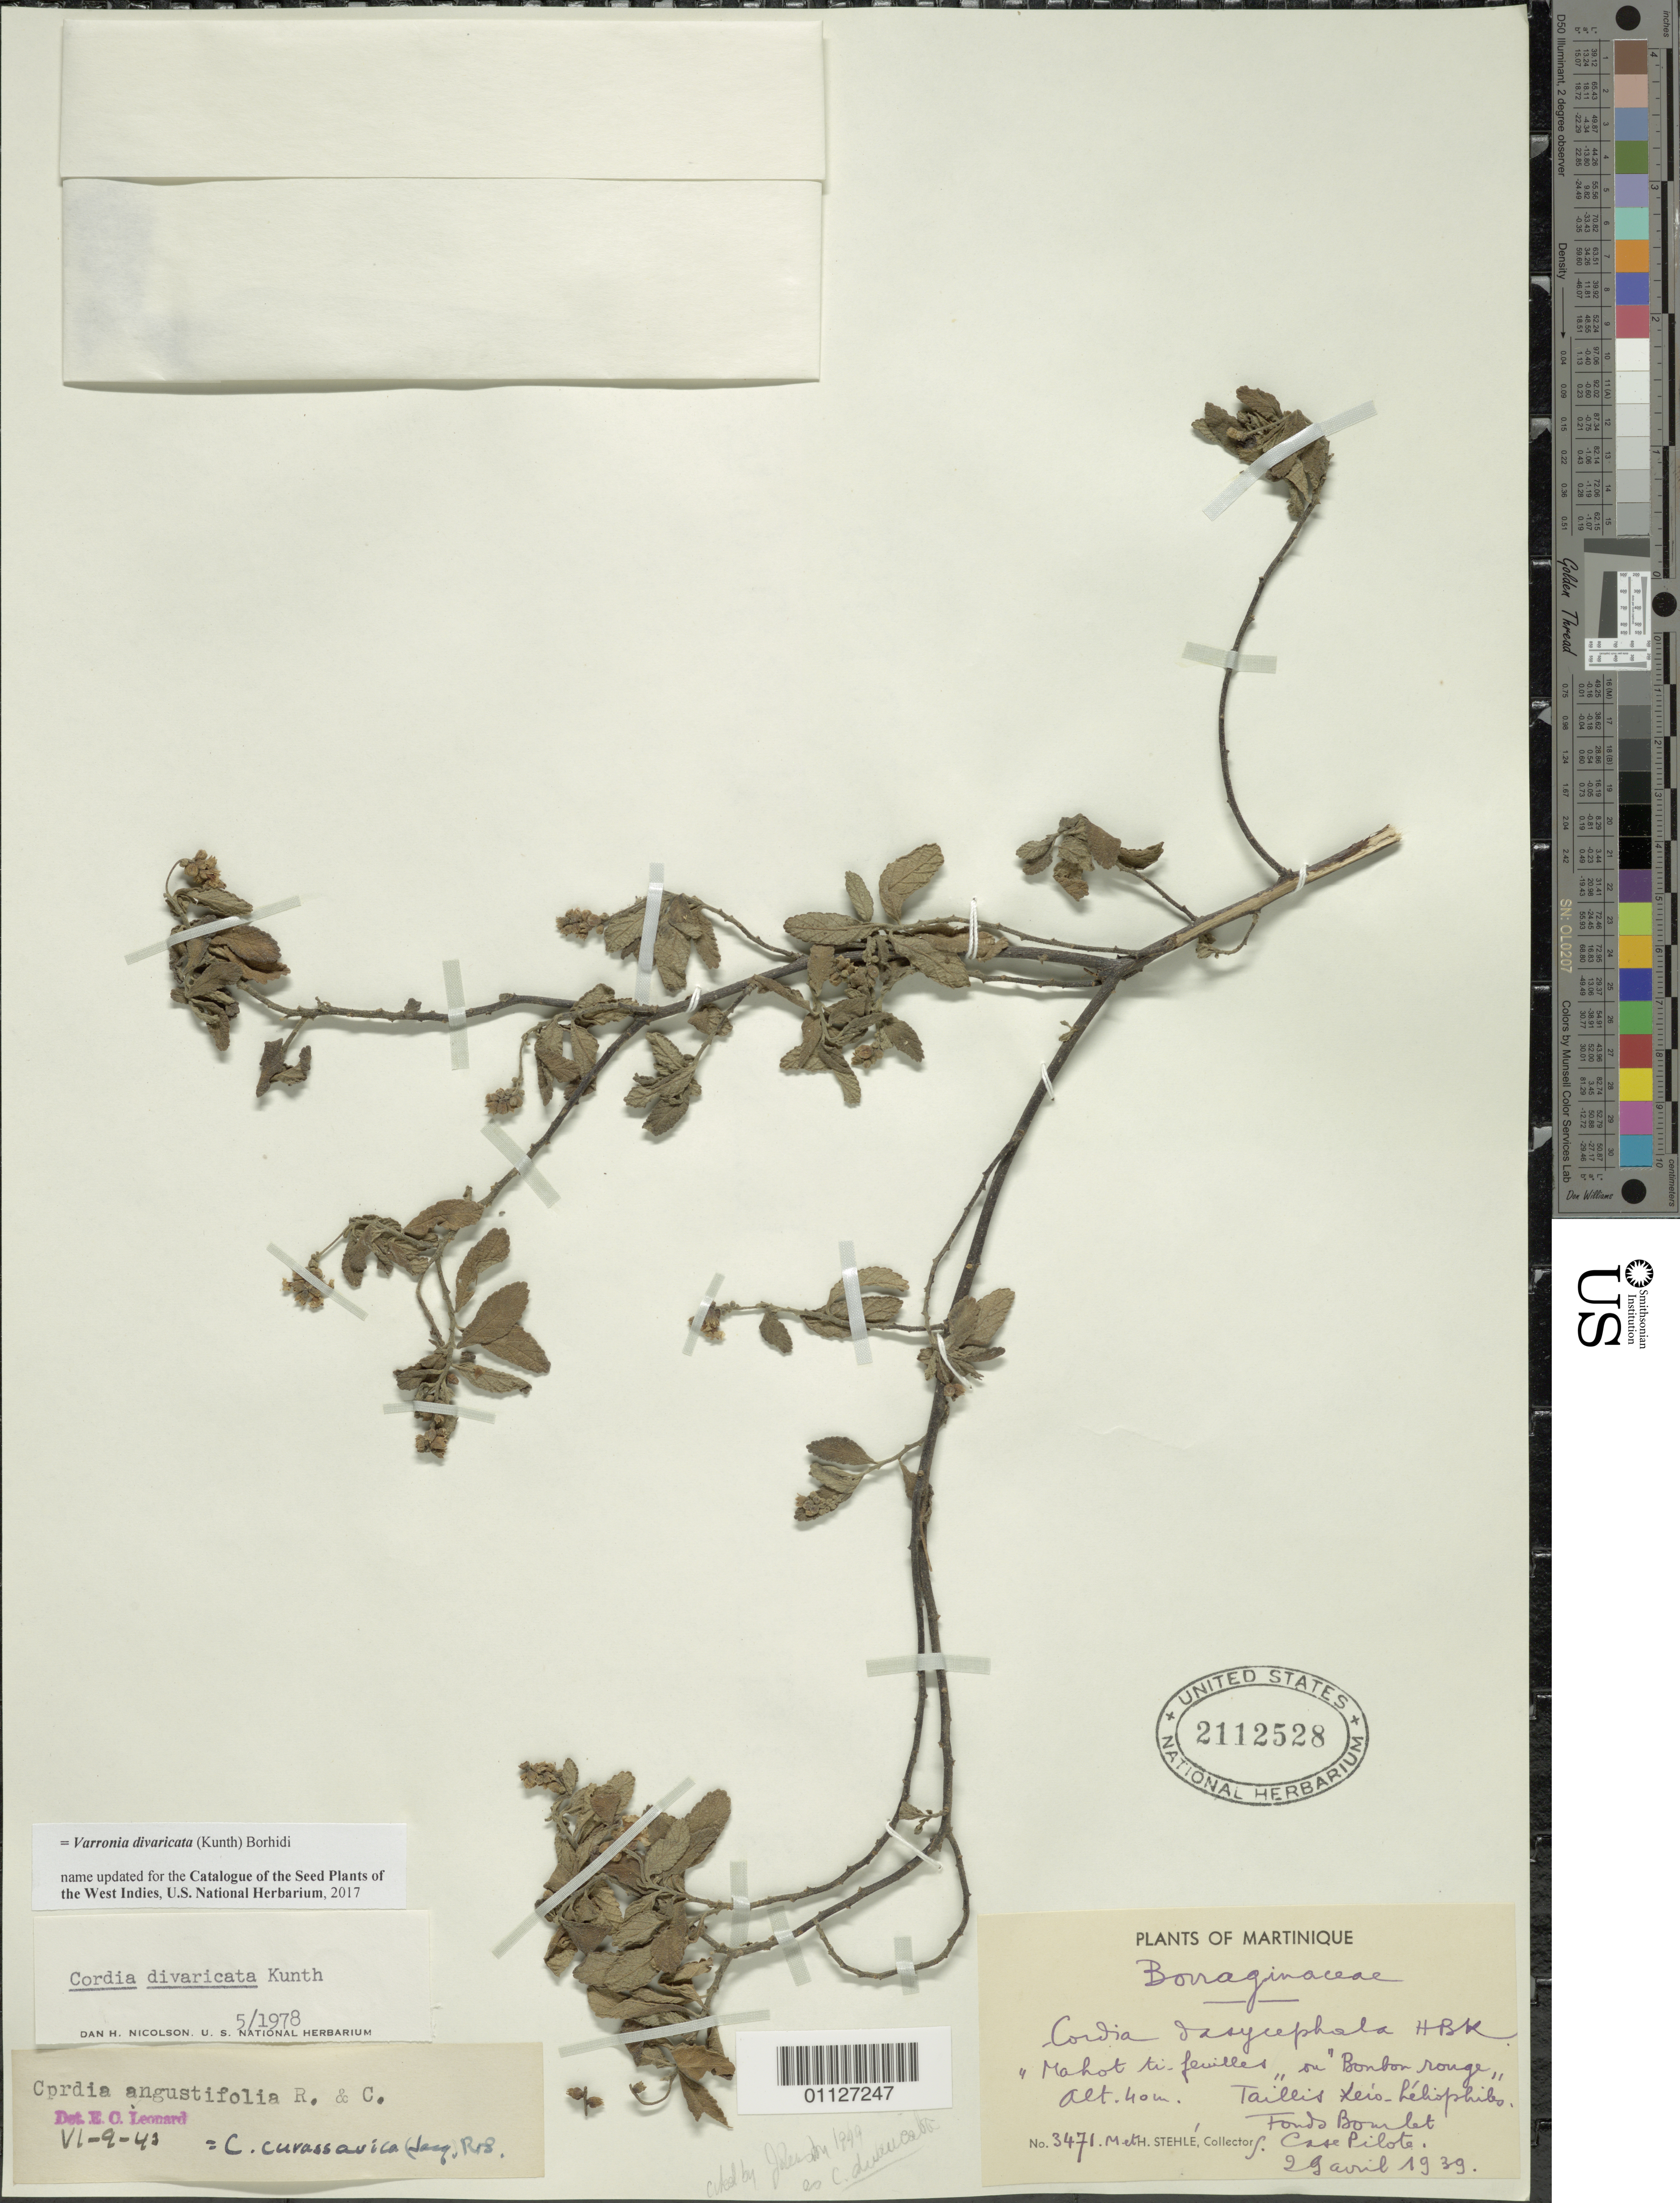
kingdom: Plantae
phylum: Tracheophyta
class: Magnoliopsida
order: Boraginales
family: Cordiaceae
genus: Varronia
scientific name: Varronia divaricata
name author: (Kunth) Borhidi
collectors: H. Stehlé & M. Stehlé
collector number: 3471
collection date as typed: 29 Apr 1939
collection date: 1939-04-29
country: Martinique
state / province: Saint-Pierre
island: Martinique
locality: Fonds Bourlet, Case Pilote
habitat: taillis xéro-héliophiles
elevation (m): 40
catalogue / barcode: US 2112528